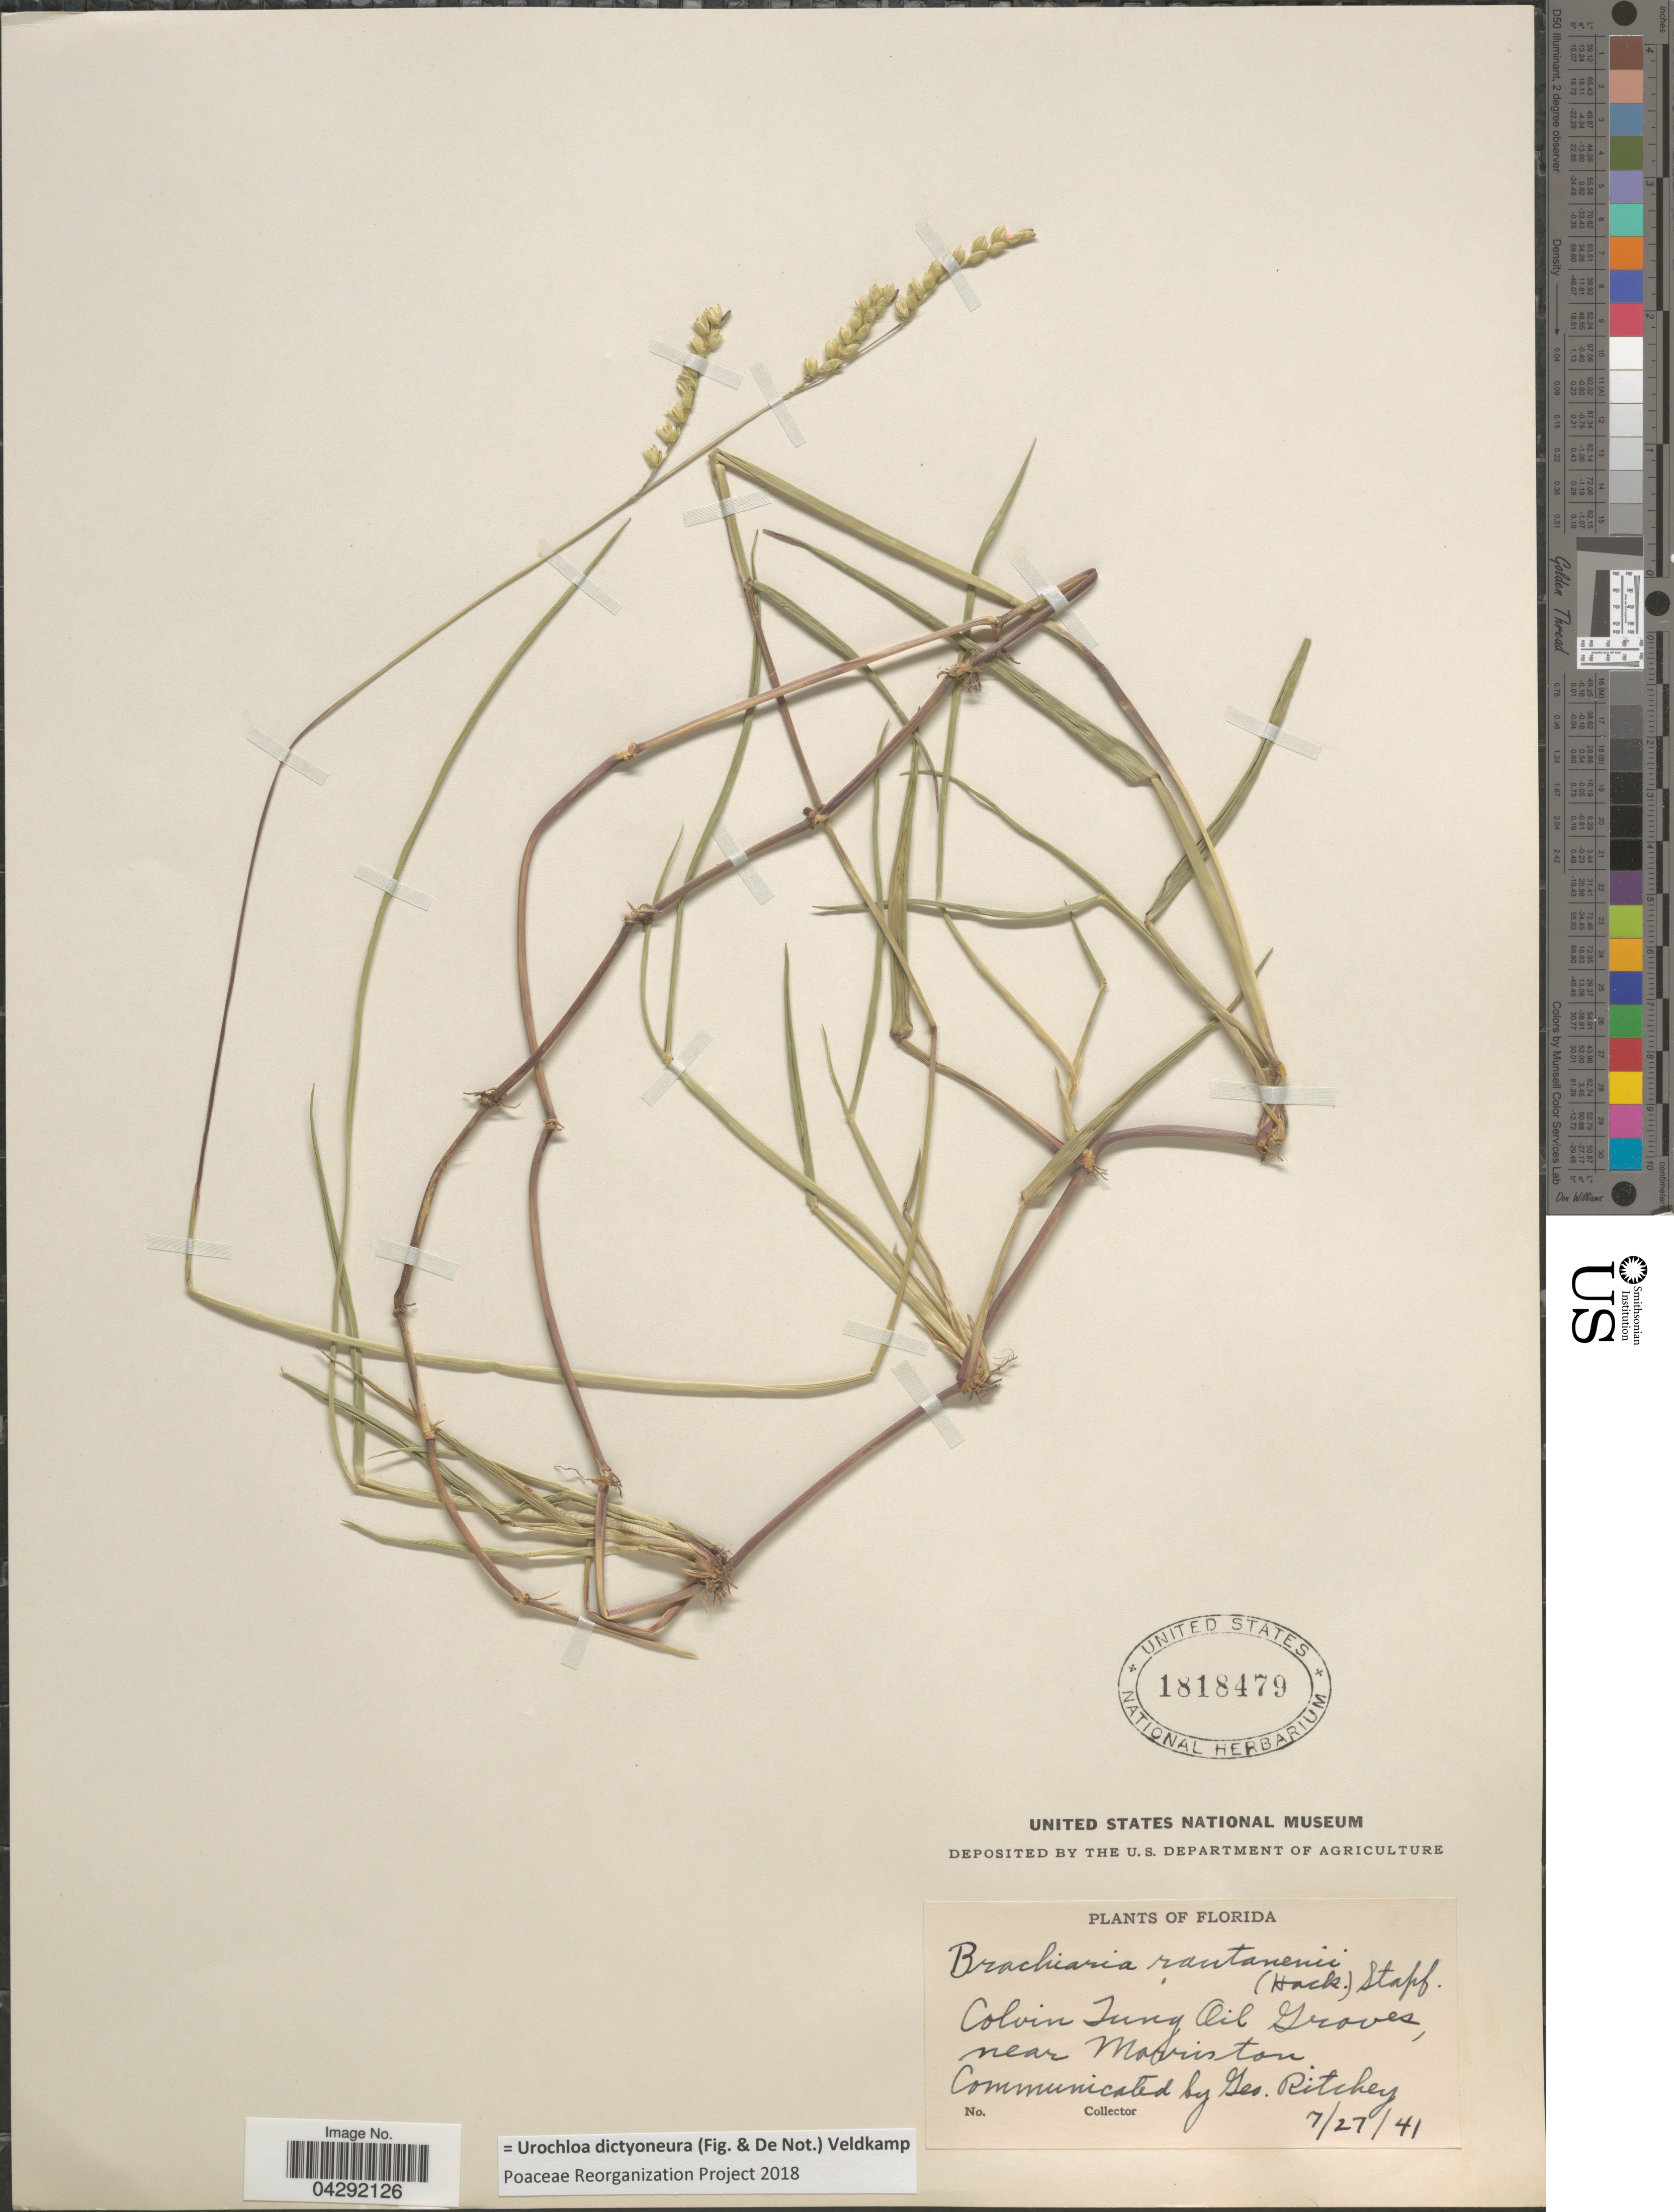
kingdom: Plantae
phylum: Tracheophyta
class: Liliopsida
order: Poales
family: Poaceae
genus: Urochloa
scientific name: Urochloa dictyoneura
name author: (Fig. & De Not.) Veldkamp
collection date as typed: Transcribed d/m/y: 27/7/41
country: United States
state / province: Florida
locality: Colvin Tung Oil Groves, near Morriston.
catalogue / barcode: US 1818479